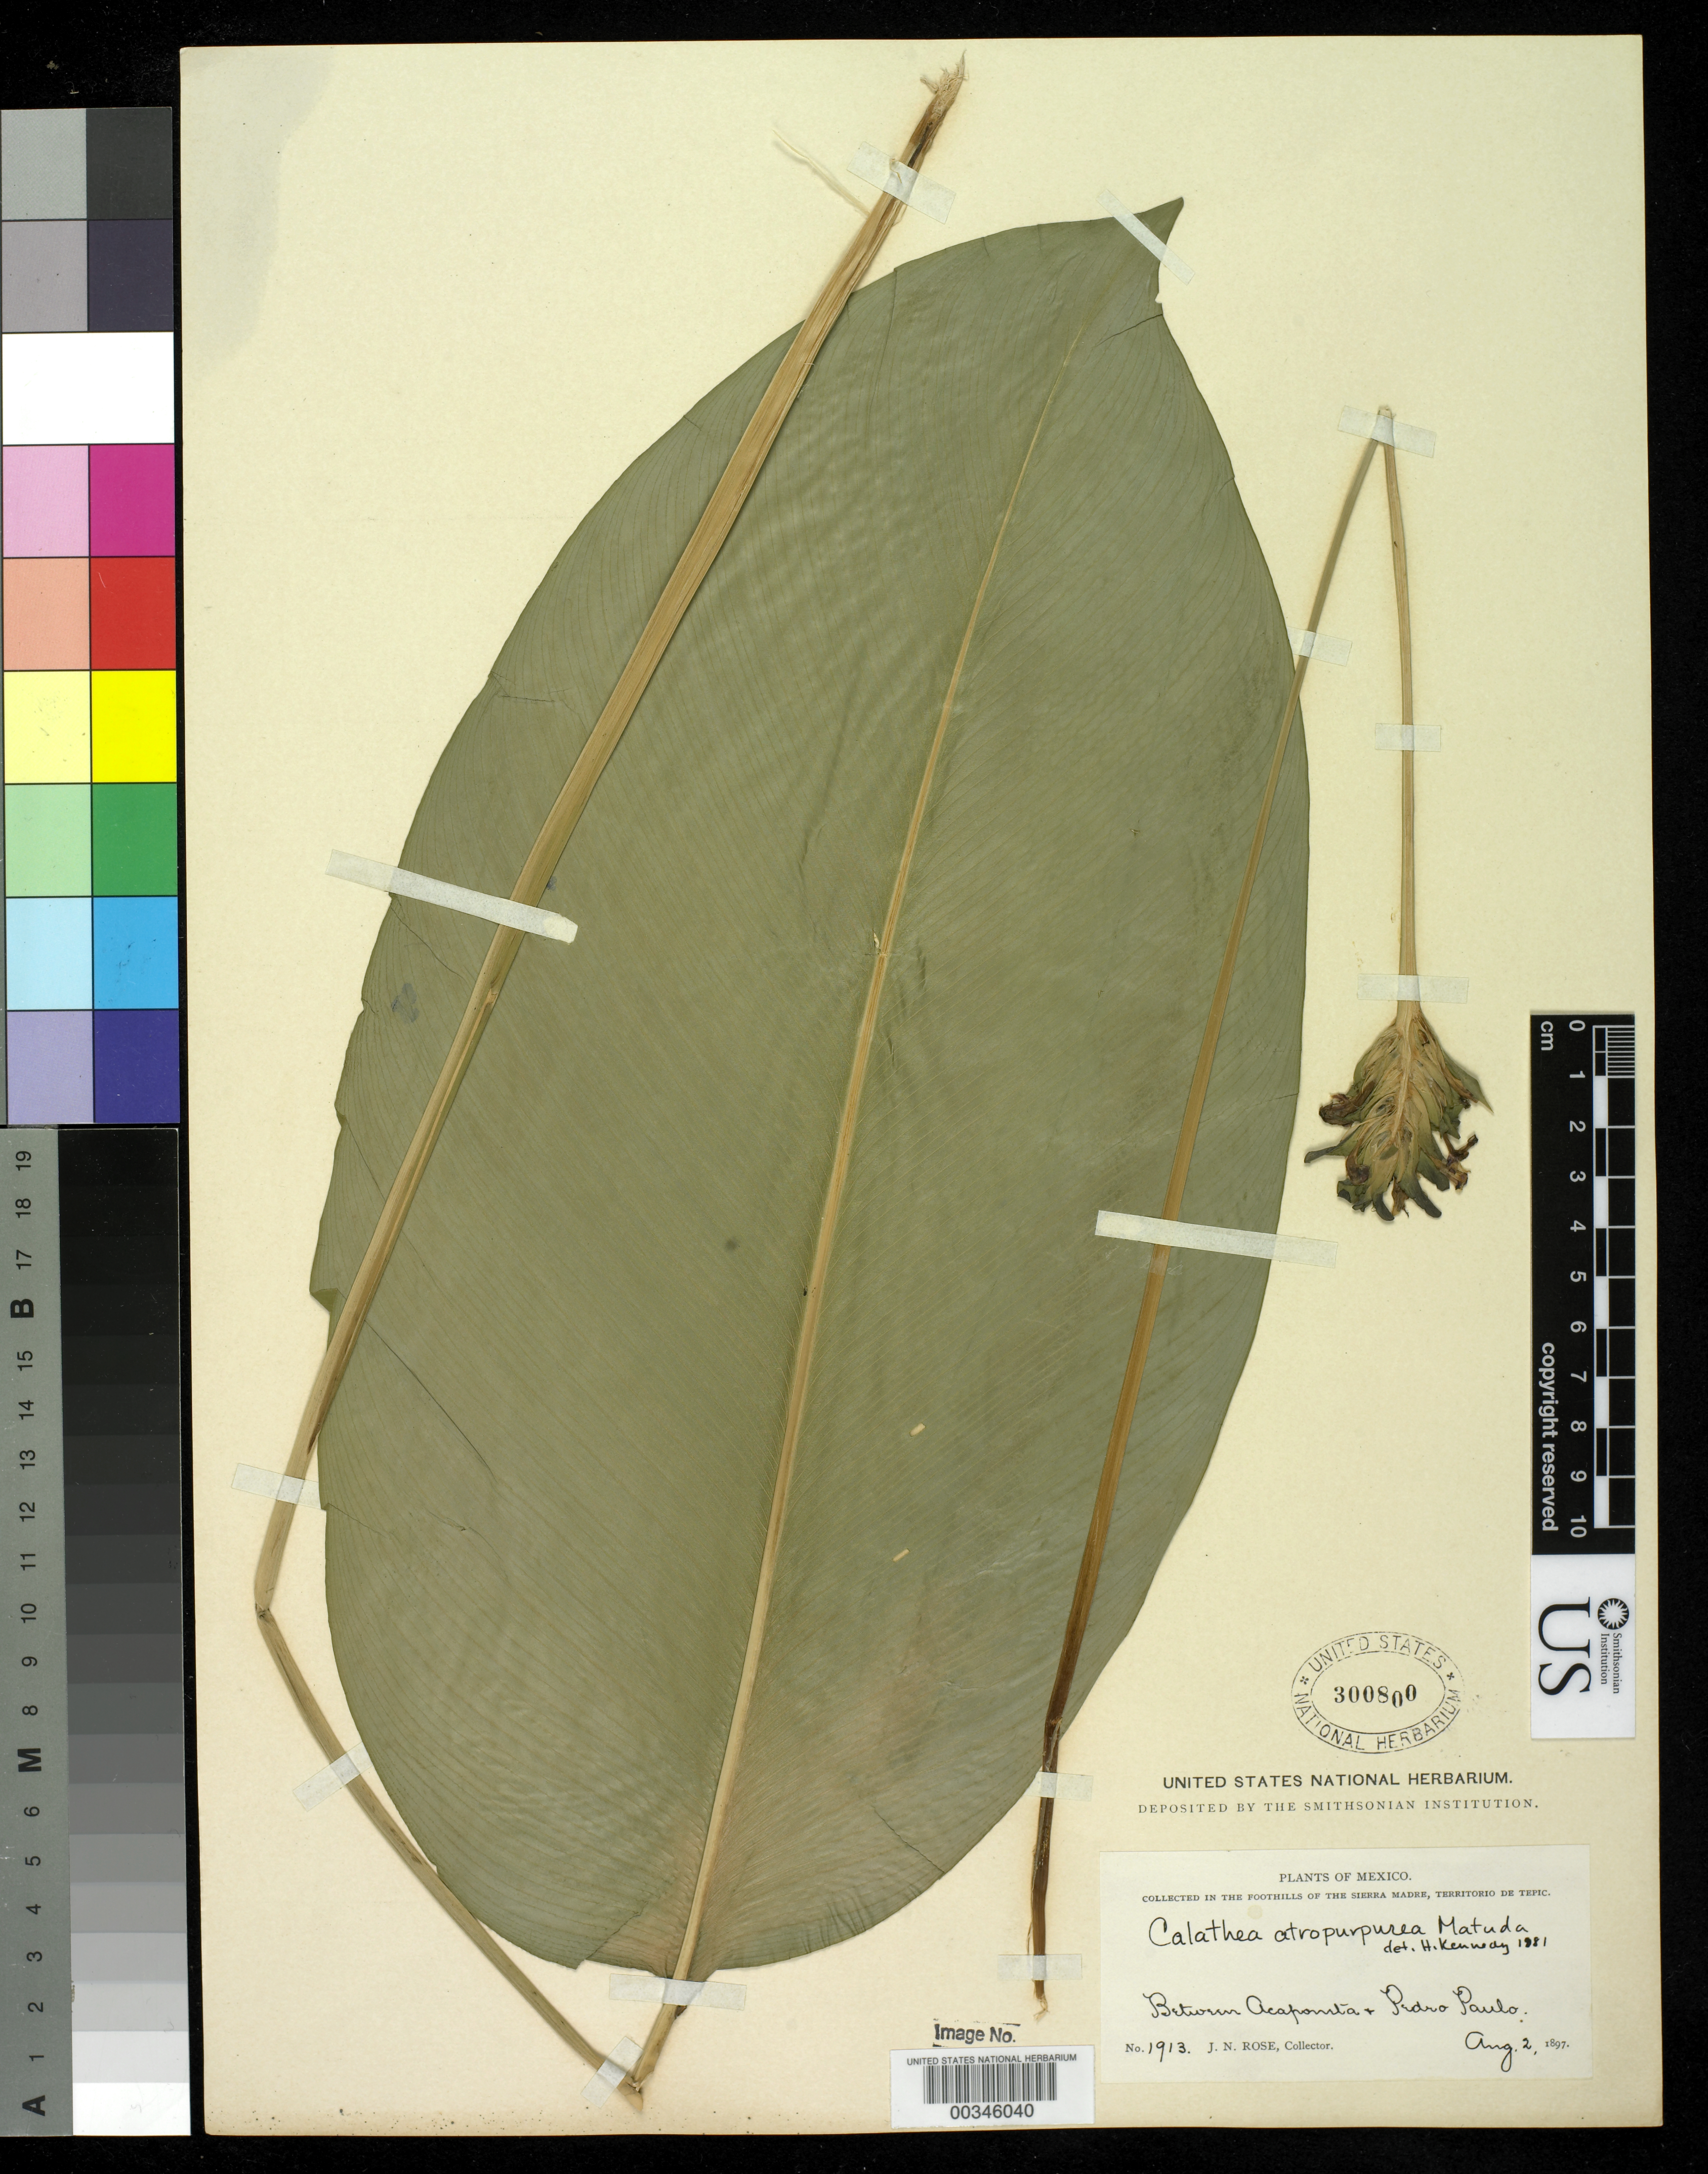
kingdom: Plantae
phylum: Tracheophyta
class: Liliopsida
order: Zingiberales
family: Marantaceae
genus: Goeppertia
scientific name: Goeppertia atropurpurea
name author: (Matuda) Borchs. & S. Suárez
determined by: Strong, M. T., (US), Smithsonian Institution - National Museum of Natural History (UNITED STATES)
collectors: J. N. Rose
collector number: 1913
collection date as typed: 02 Aug 1897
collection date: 1897-08-02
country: Mexico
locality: Foothills of Sierra Madre, territorio de Tepic, between Acaponeta and pedro paulo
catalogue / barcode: US 300800